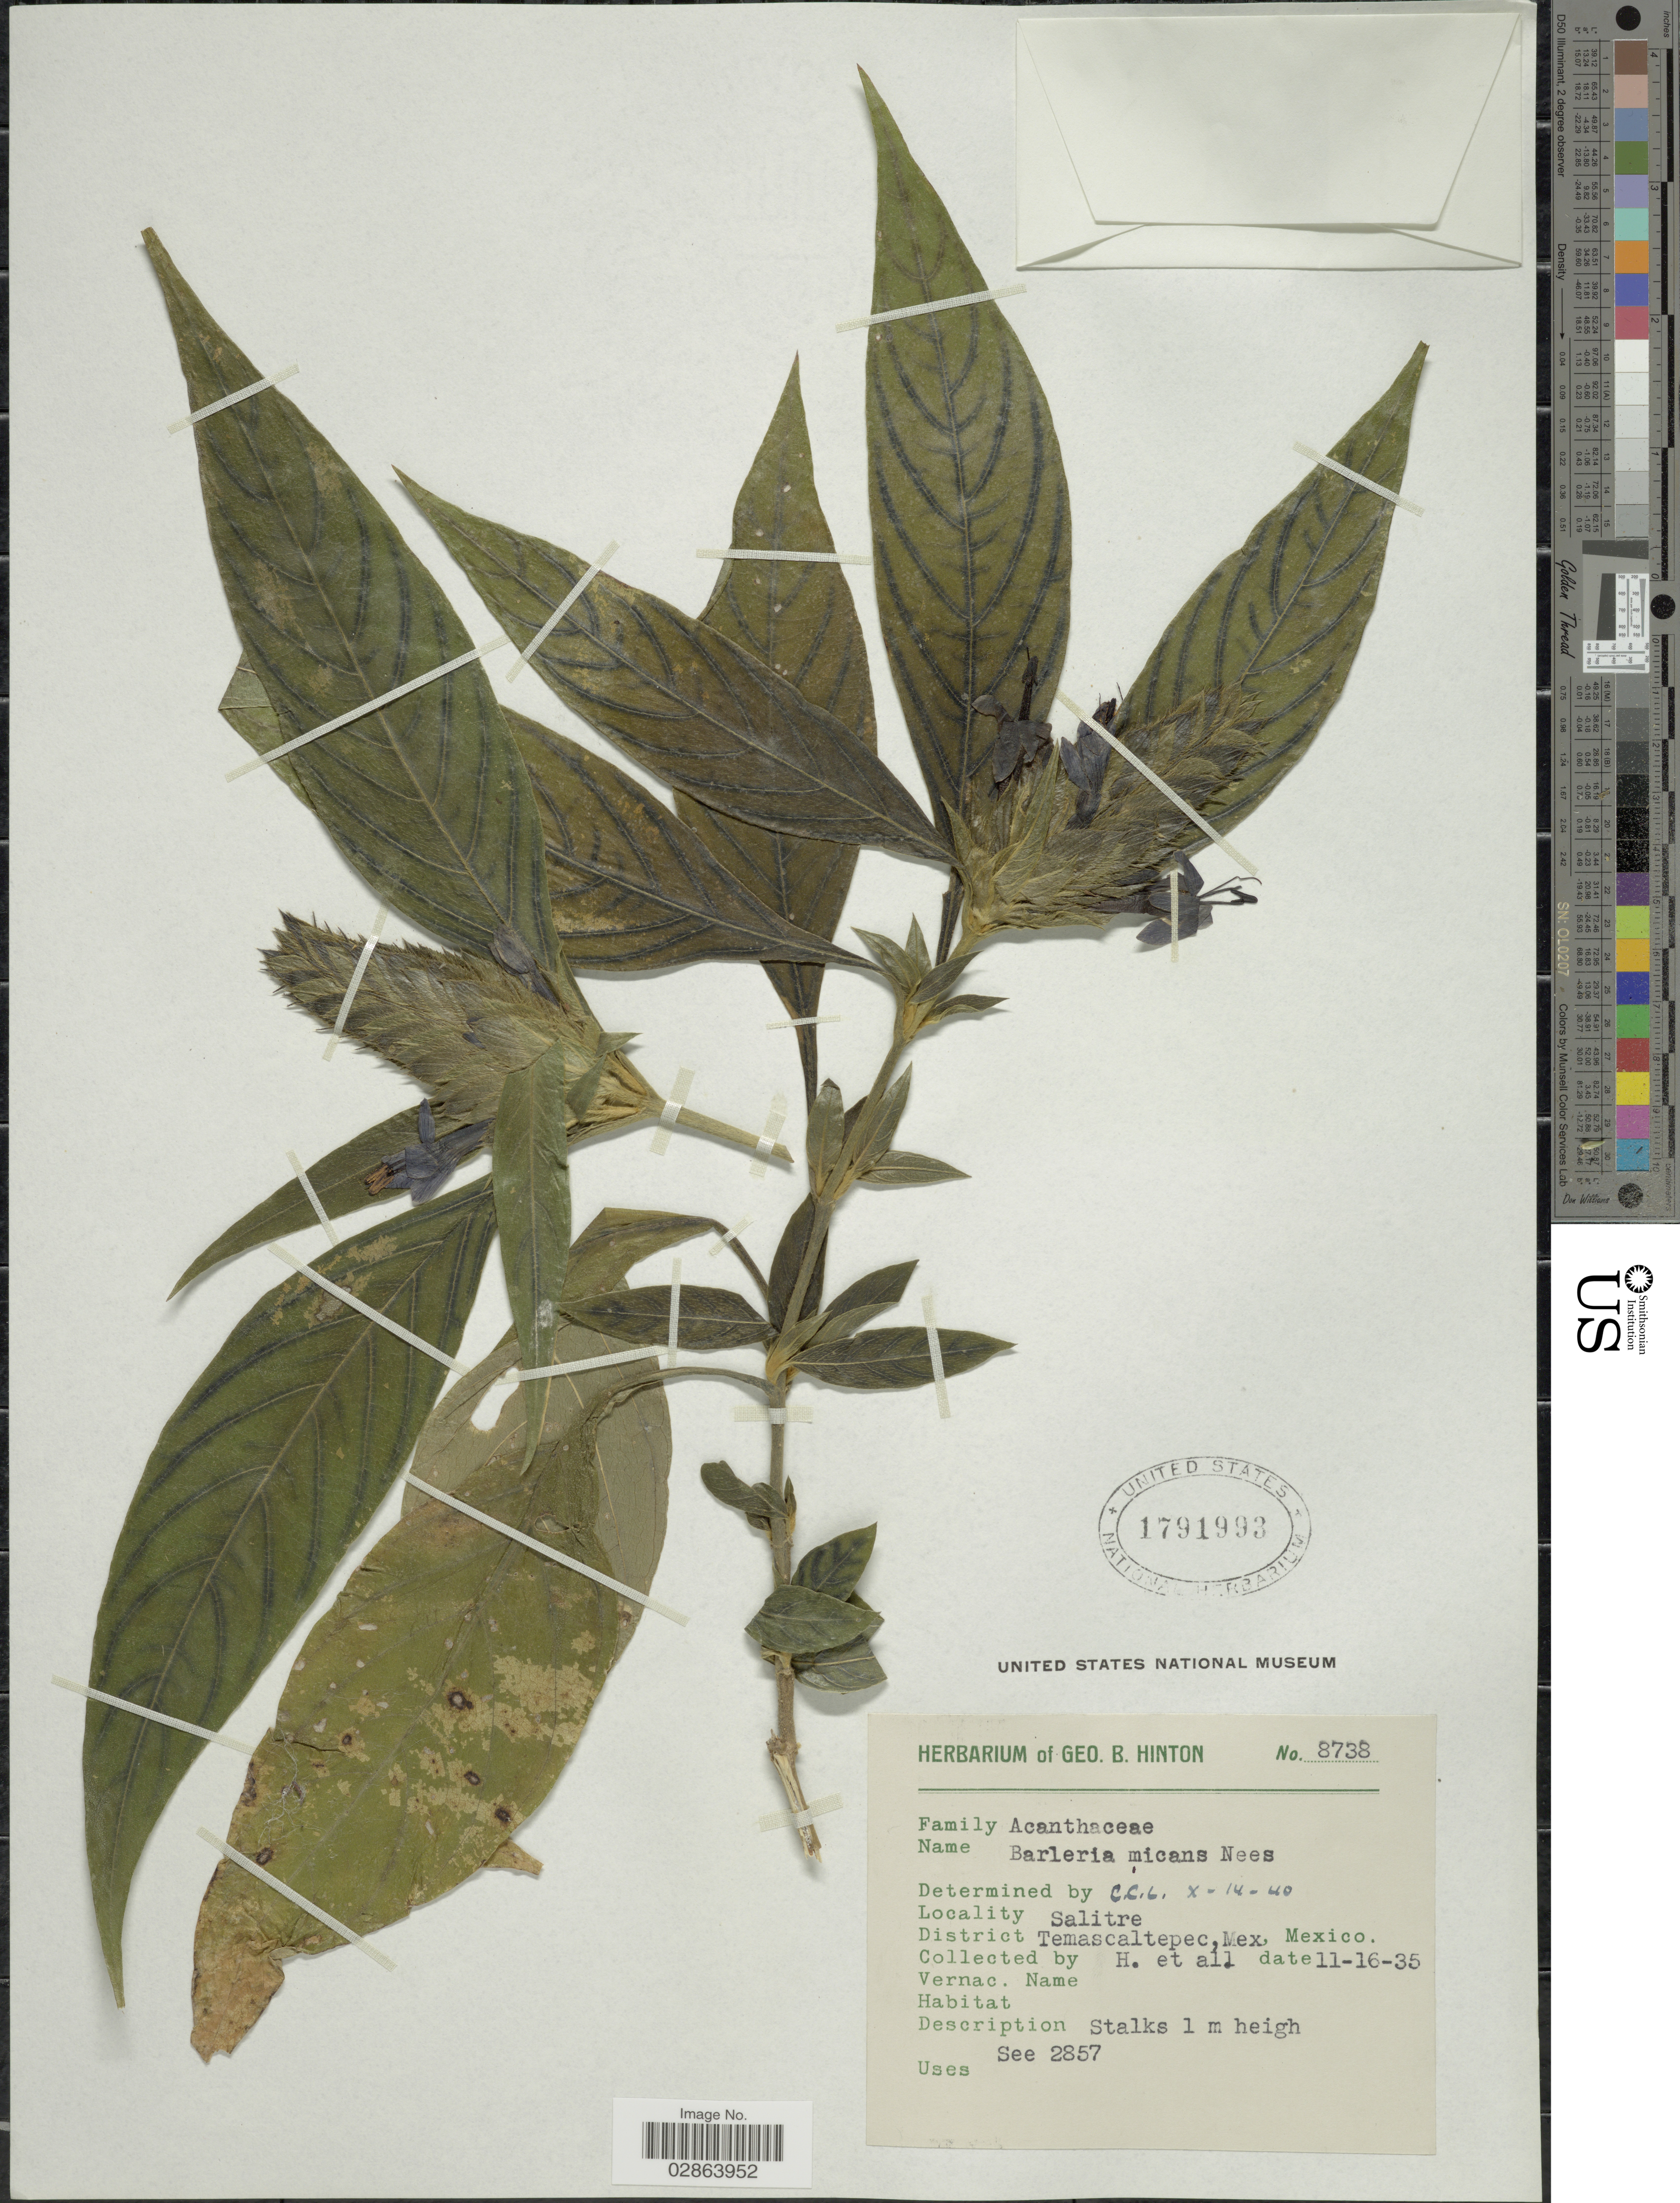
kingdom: Plantae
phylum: Tracheophyta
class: Magnoliopsida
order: Lamiales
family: Acanthaceae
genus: Barleria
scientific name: Barleria oenotheroides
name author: Dum. Cours.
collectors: G. B. Hinton & et al.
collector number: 8738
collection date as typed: Transcribed d/m/y: 16/11/35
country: Mexico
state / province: México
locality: Salitre, District Temascaltepec.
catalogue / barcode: US 1791993